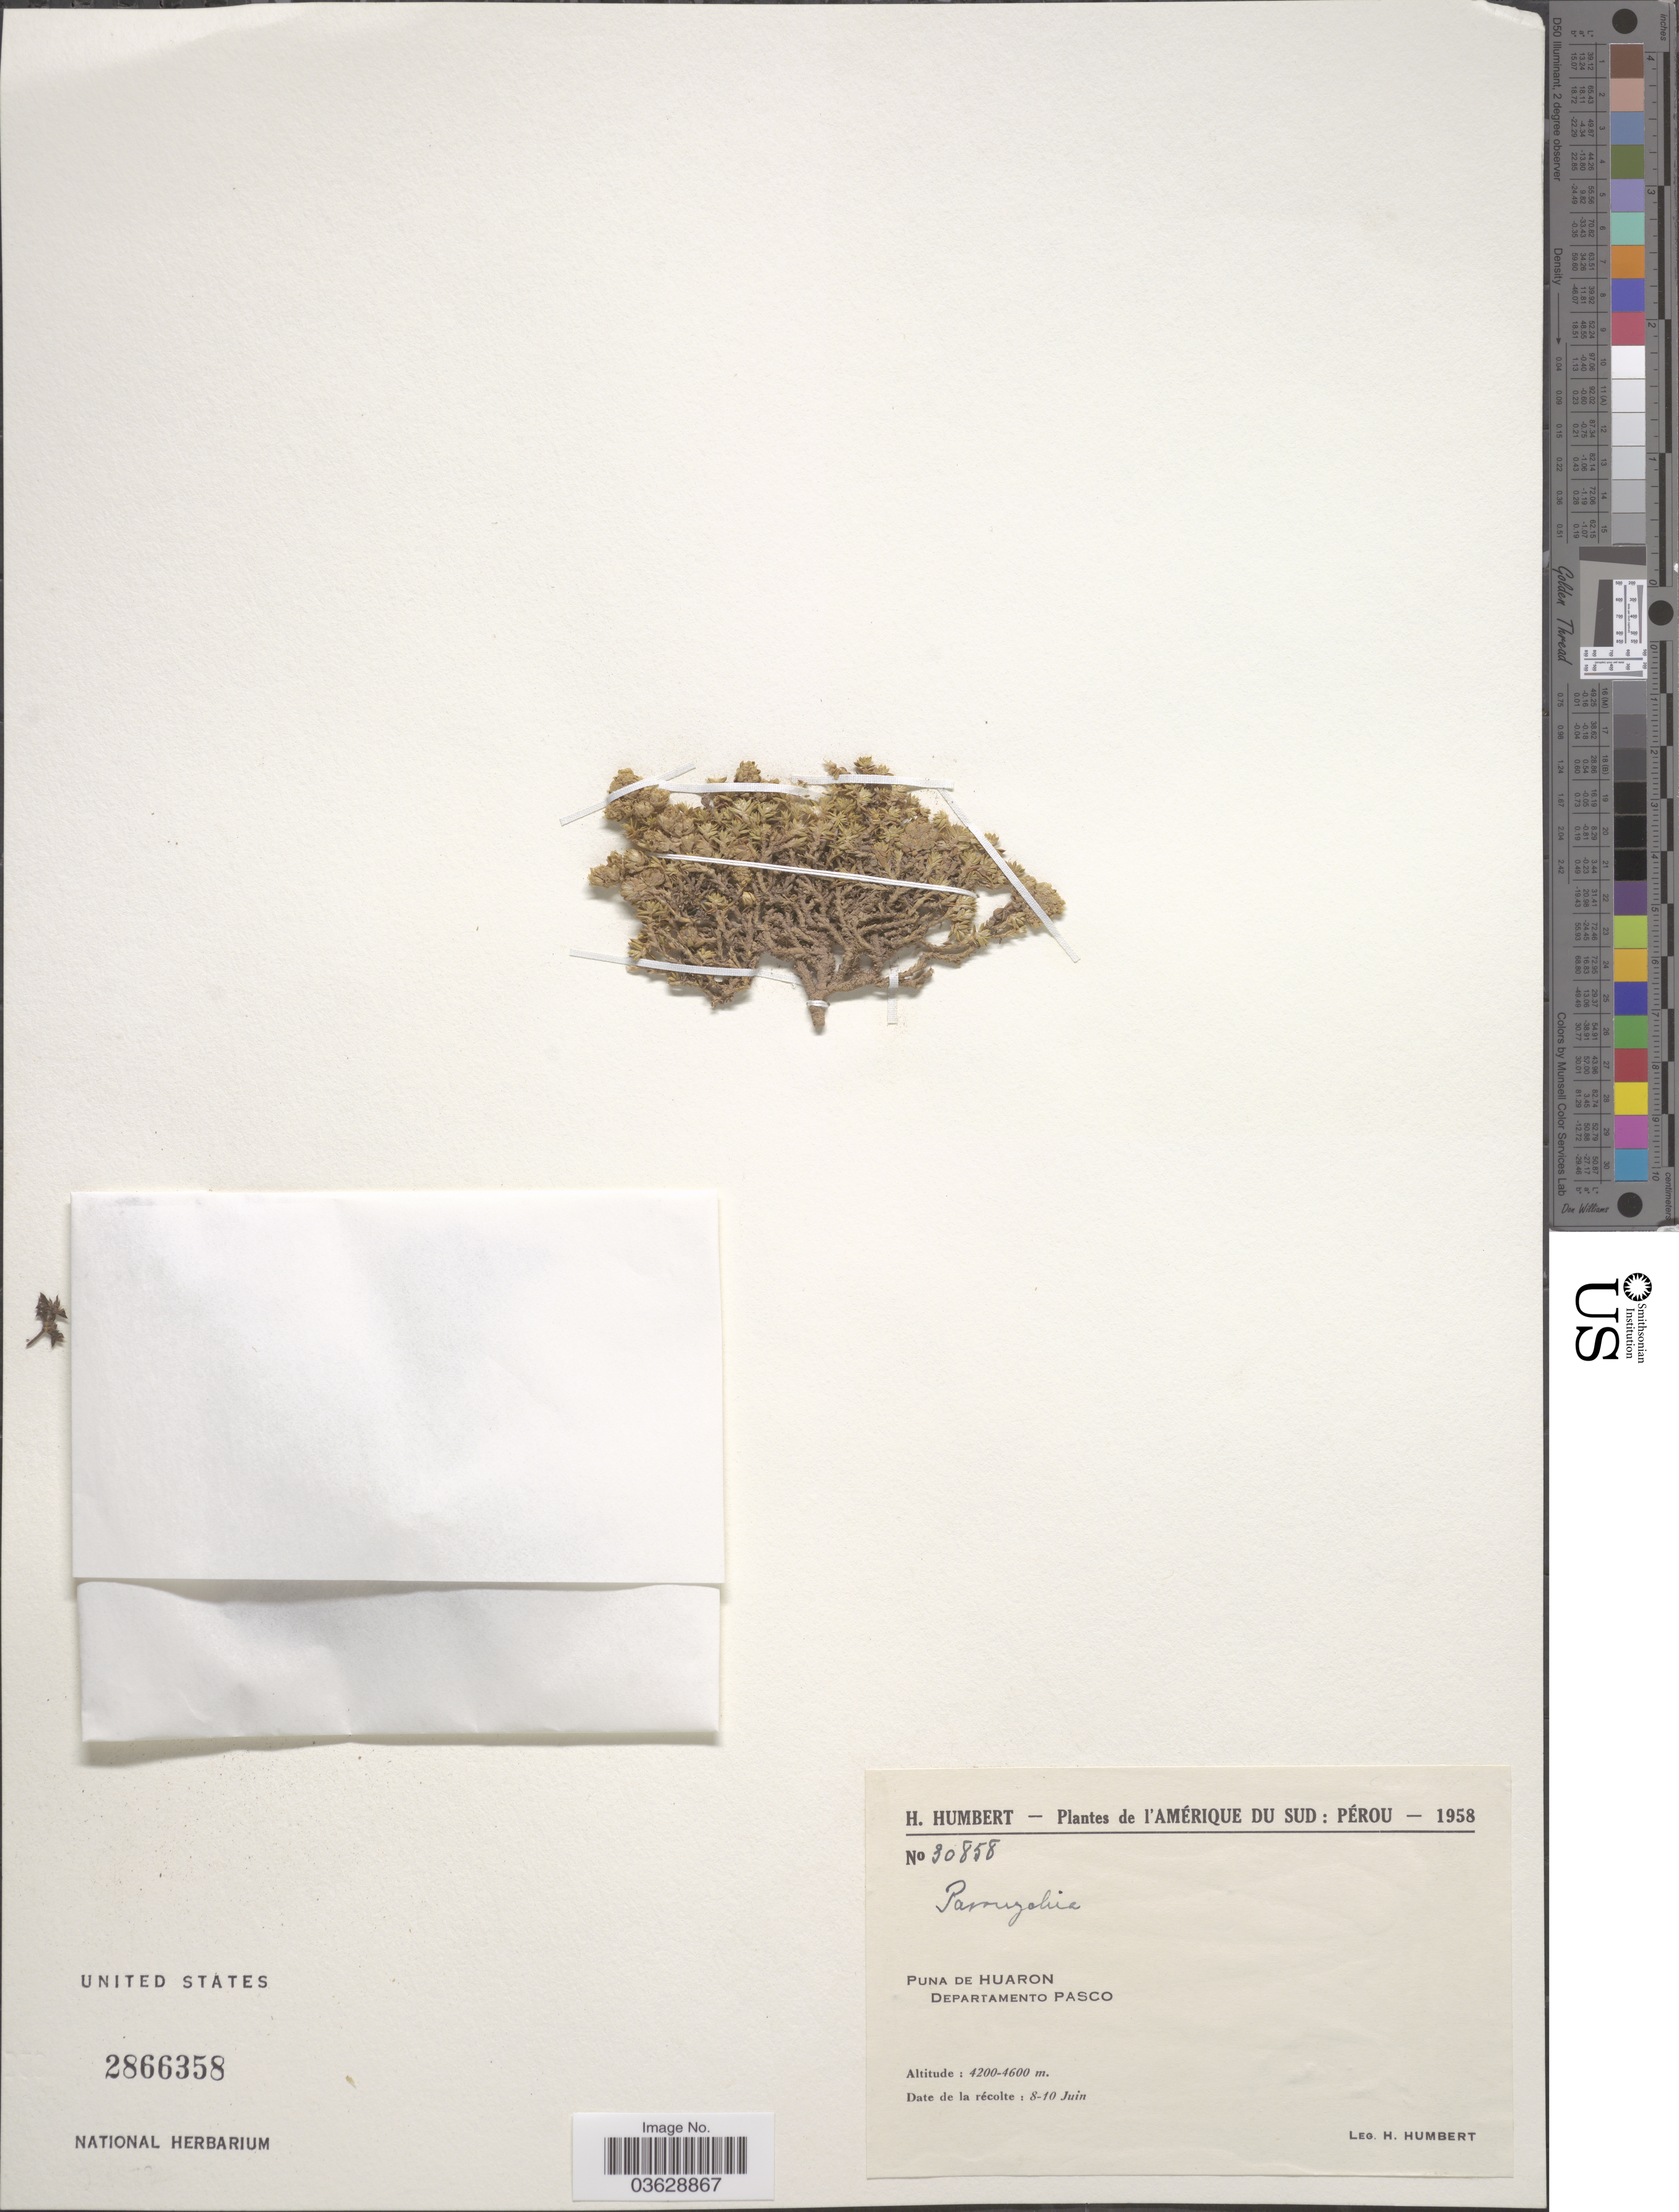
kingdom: Plantae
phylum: Tracheophyta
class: Magnoliopsida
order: Caryophyllales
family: Caryophyllaceae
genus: Paronychia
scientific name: Paronychia sp.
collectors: H. Humbert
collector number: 30858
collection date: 1958-06-08/1958-06-10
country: Peru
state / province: Pasco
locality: Amérique du Sud. Puna de Huaron. Departamento Pasco.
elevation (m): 4200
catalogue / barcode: US 2866358